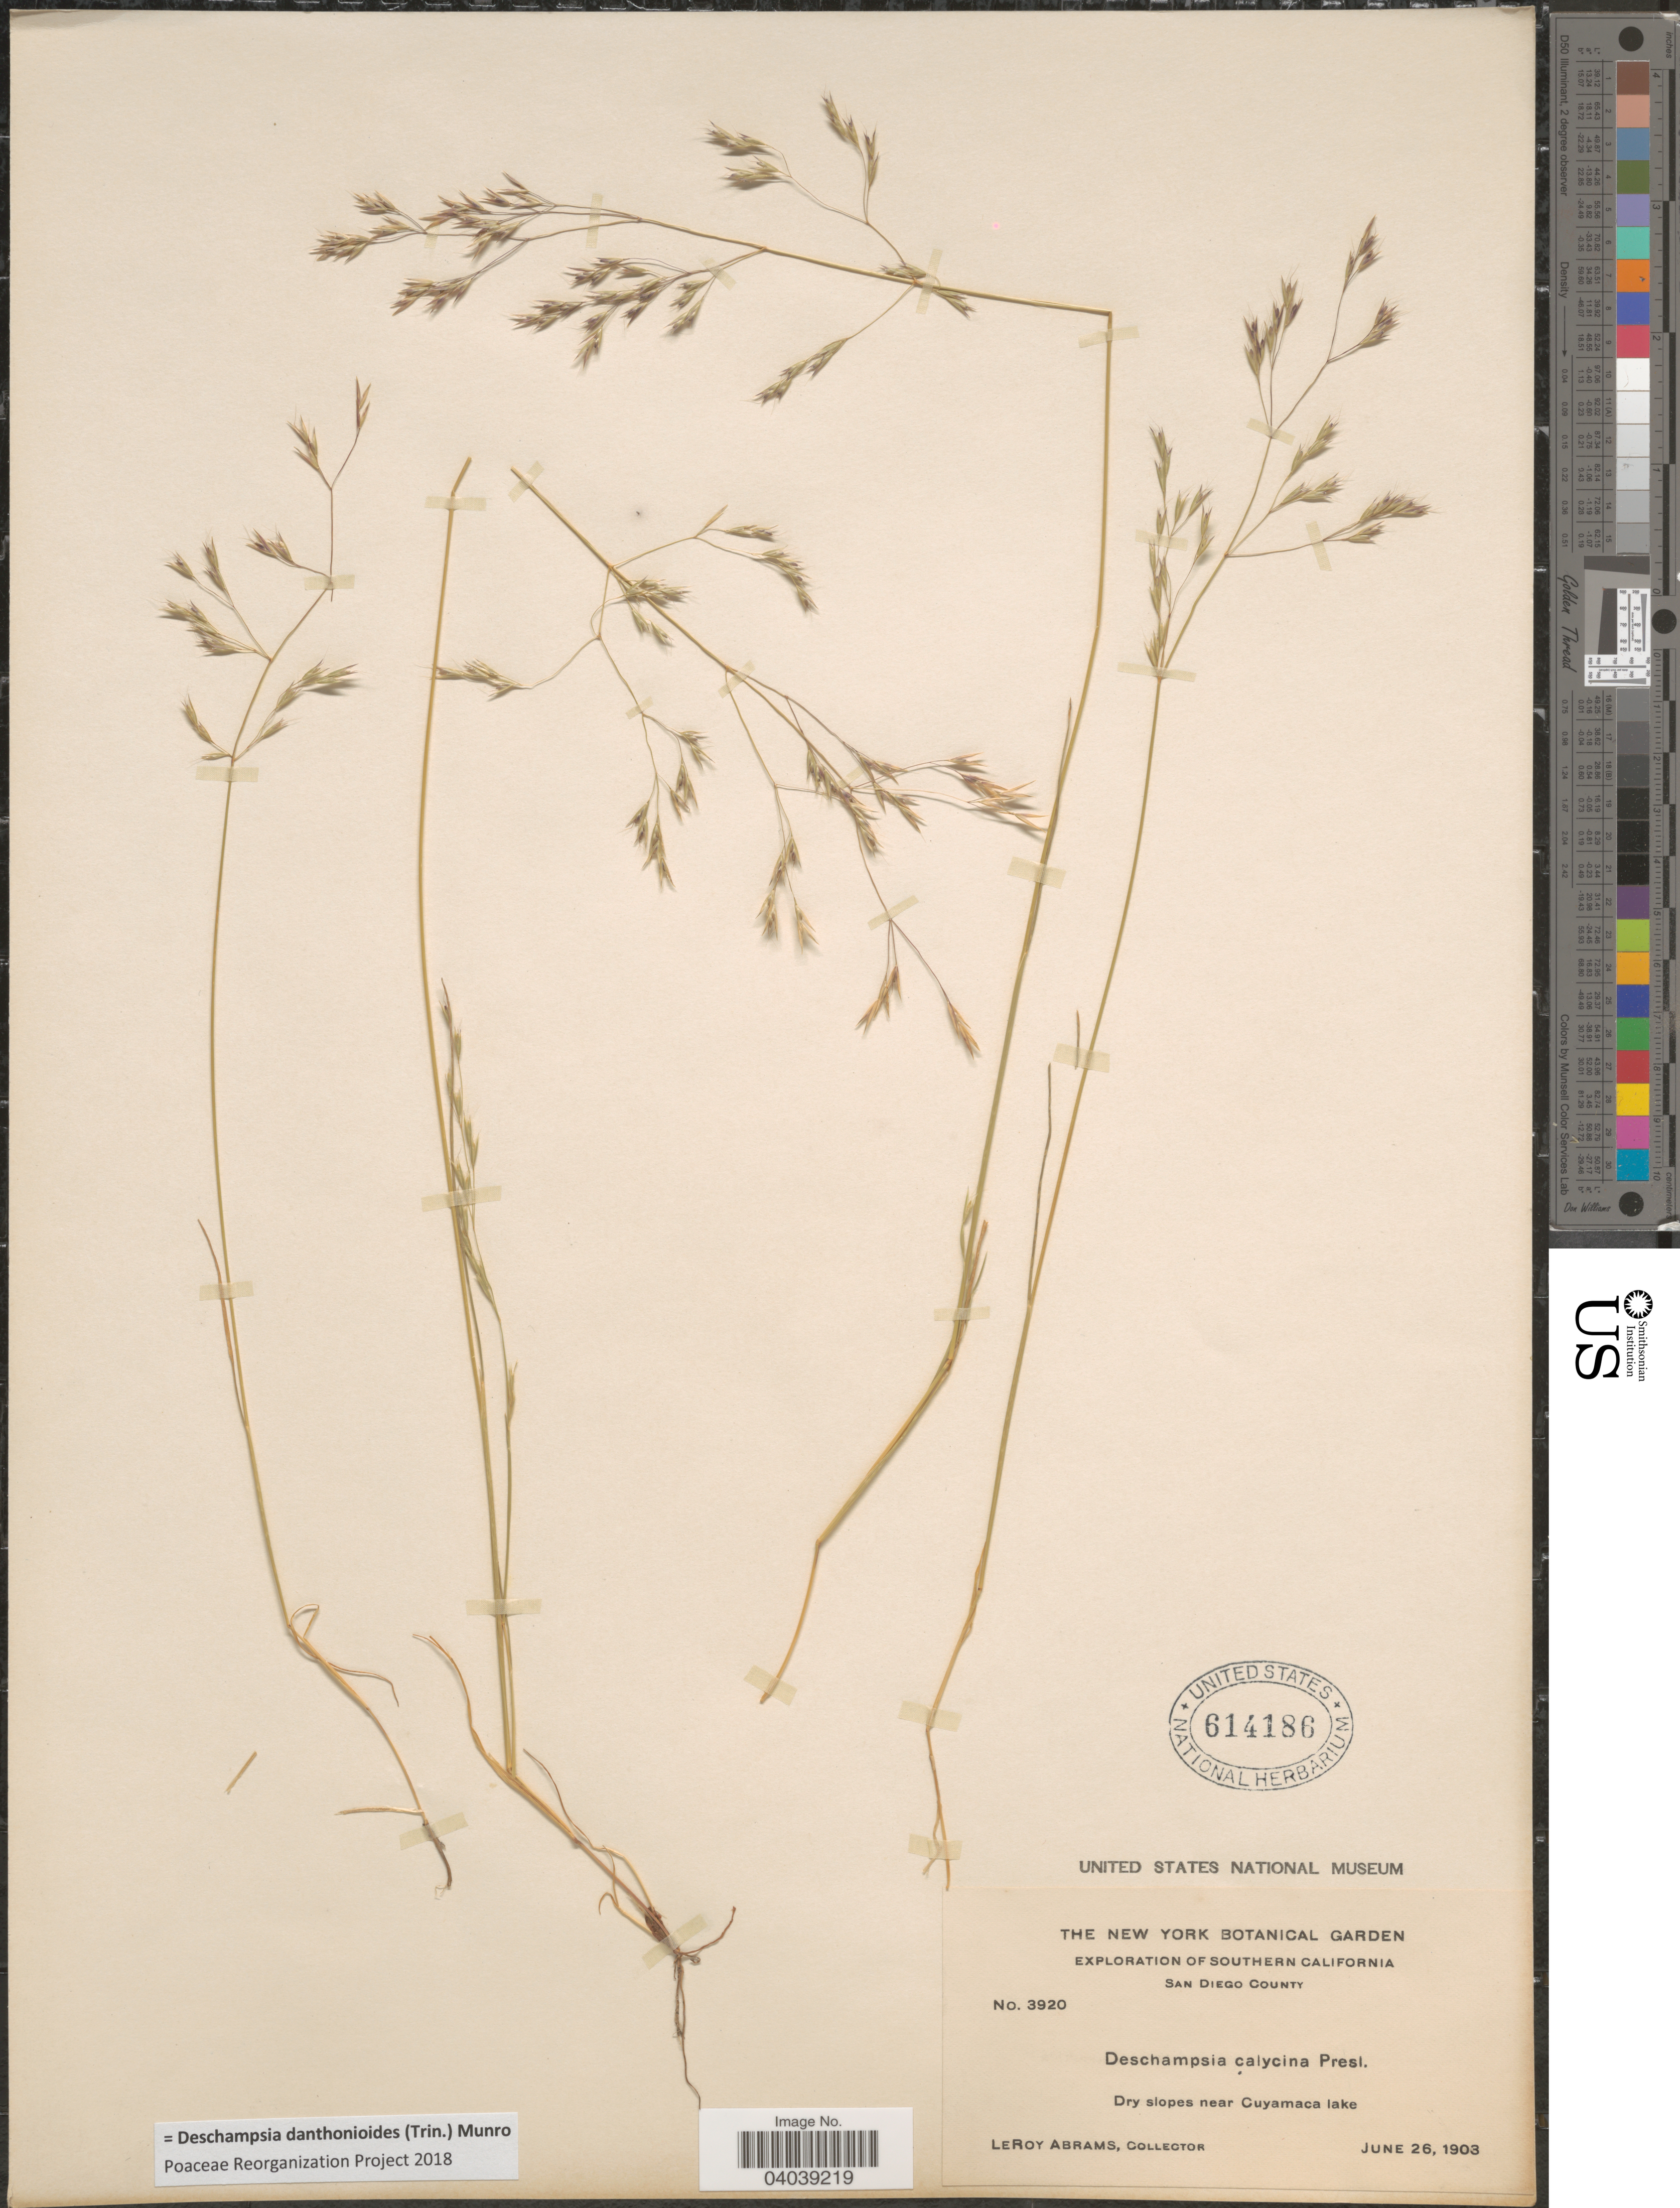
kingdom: Plantae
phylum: Tracheophyta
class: Liliopsida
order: Poales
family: Poaceae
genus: Deschampsia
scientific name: Deschampsia danthonioides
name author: (Trin.) Munro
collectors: L. Abrams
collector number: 3920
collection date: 1903-06-26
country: United States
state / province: California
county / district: San Diego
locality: Southern California. San Diego County. Dry slopes near Cuyamaca lake.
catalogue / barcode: US 614186